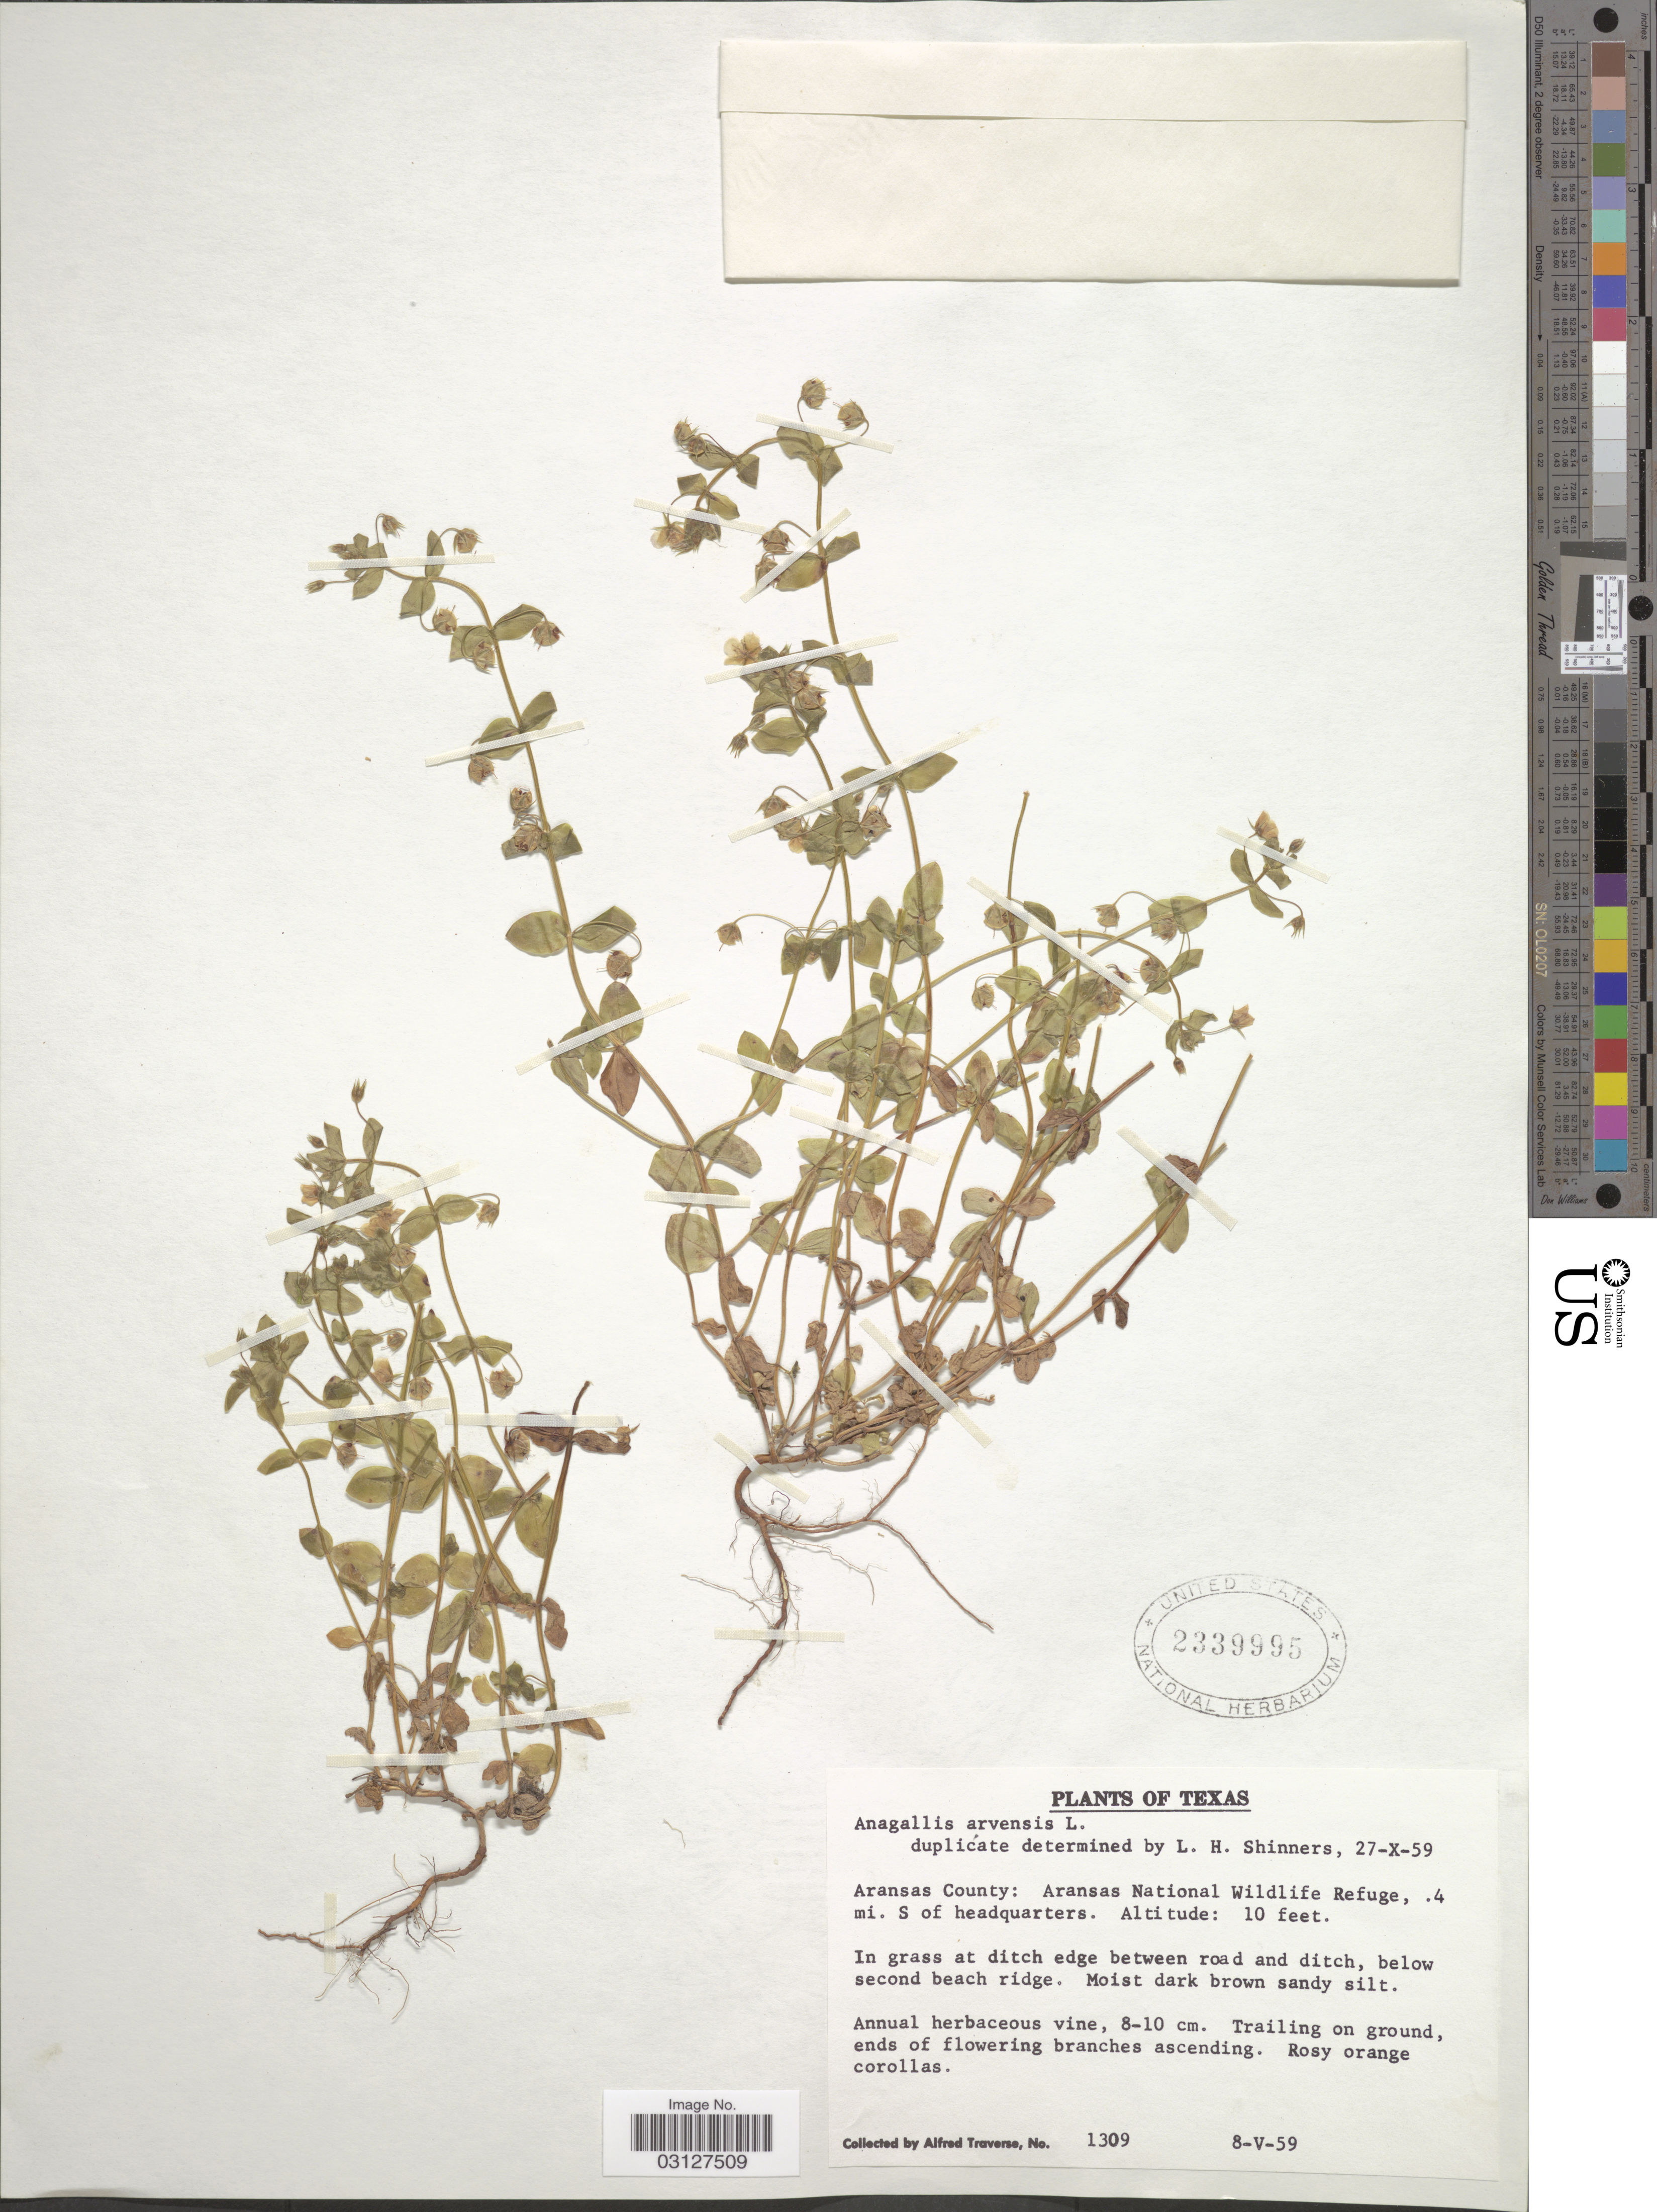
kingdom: Plantae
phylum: Tracheophyta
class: Magnoliopsida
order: Ericales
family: Primulaceae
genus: Anagallis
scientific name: Anagallis arvensis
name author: L.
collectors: A. Traverse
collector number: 1309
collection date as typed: Transcribed d/m/y: 8/5/59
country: United States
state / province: Texas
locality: Aransas County: Aransas National Wildlife Refuge, 4 mi. S of headquarters.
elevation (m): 3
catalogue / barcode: US 2339995